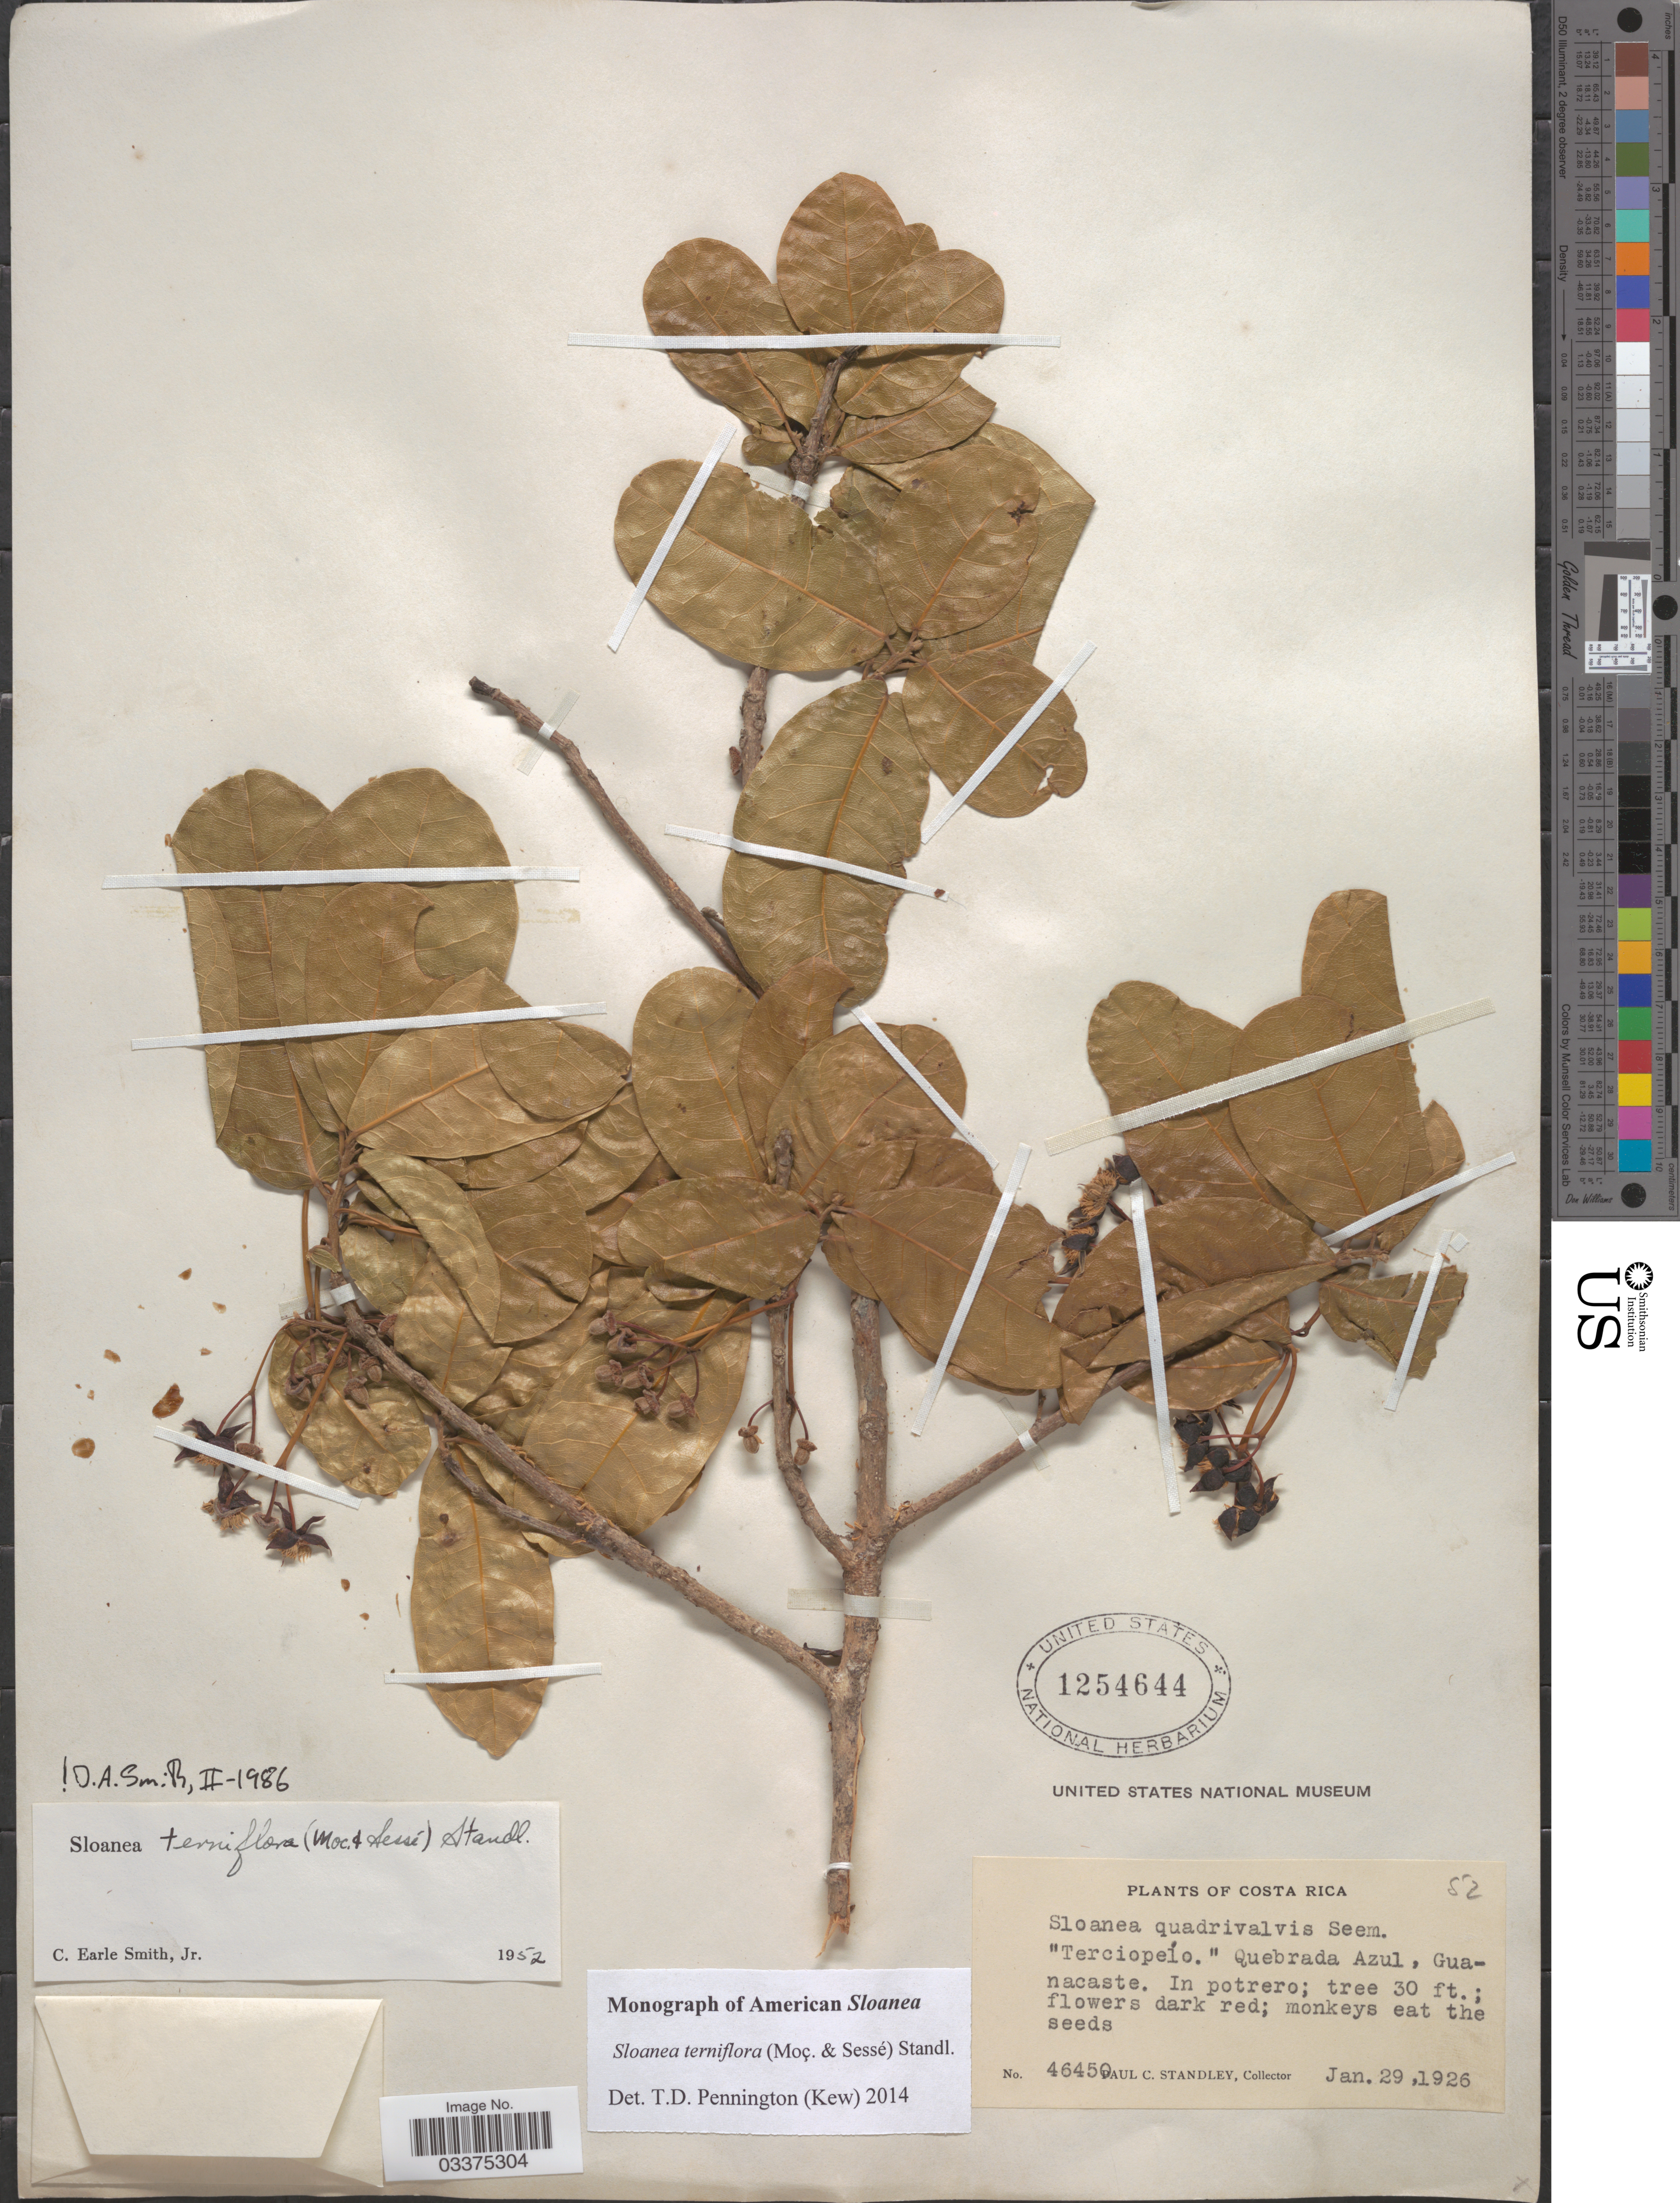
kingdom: Plantae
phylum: Tracheophyta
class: Magnoliopsida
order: Oxalidales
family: Elaeocarpaceae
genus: Sloanea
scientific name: Sloanea terniflora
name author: (Moc. & Sessé ex DC.) Standl.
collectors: P. C. Standley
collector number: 46450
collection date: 1926-01-29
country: Costa Rica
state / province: Guanacaste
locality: Quebrada Azul.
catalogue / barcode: US 1254644